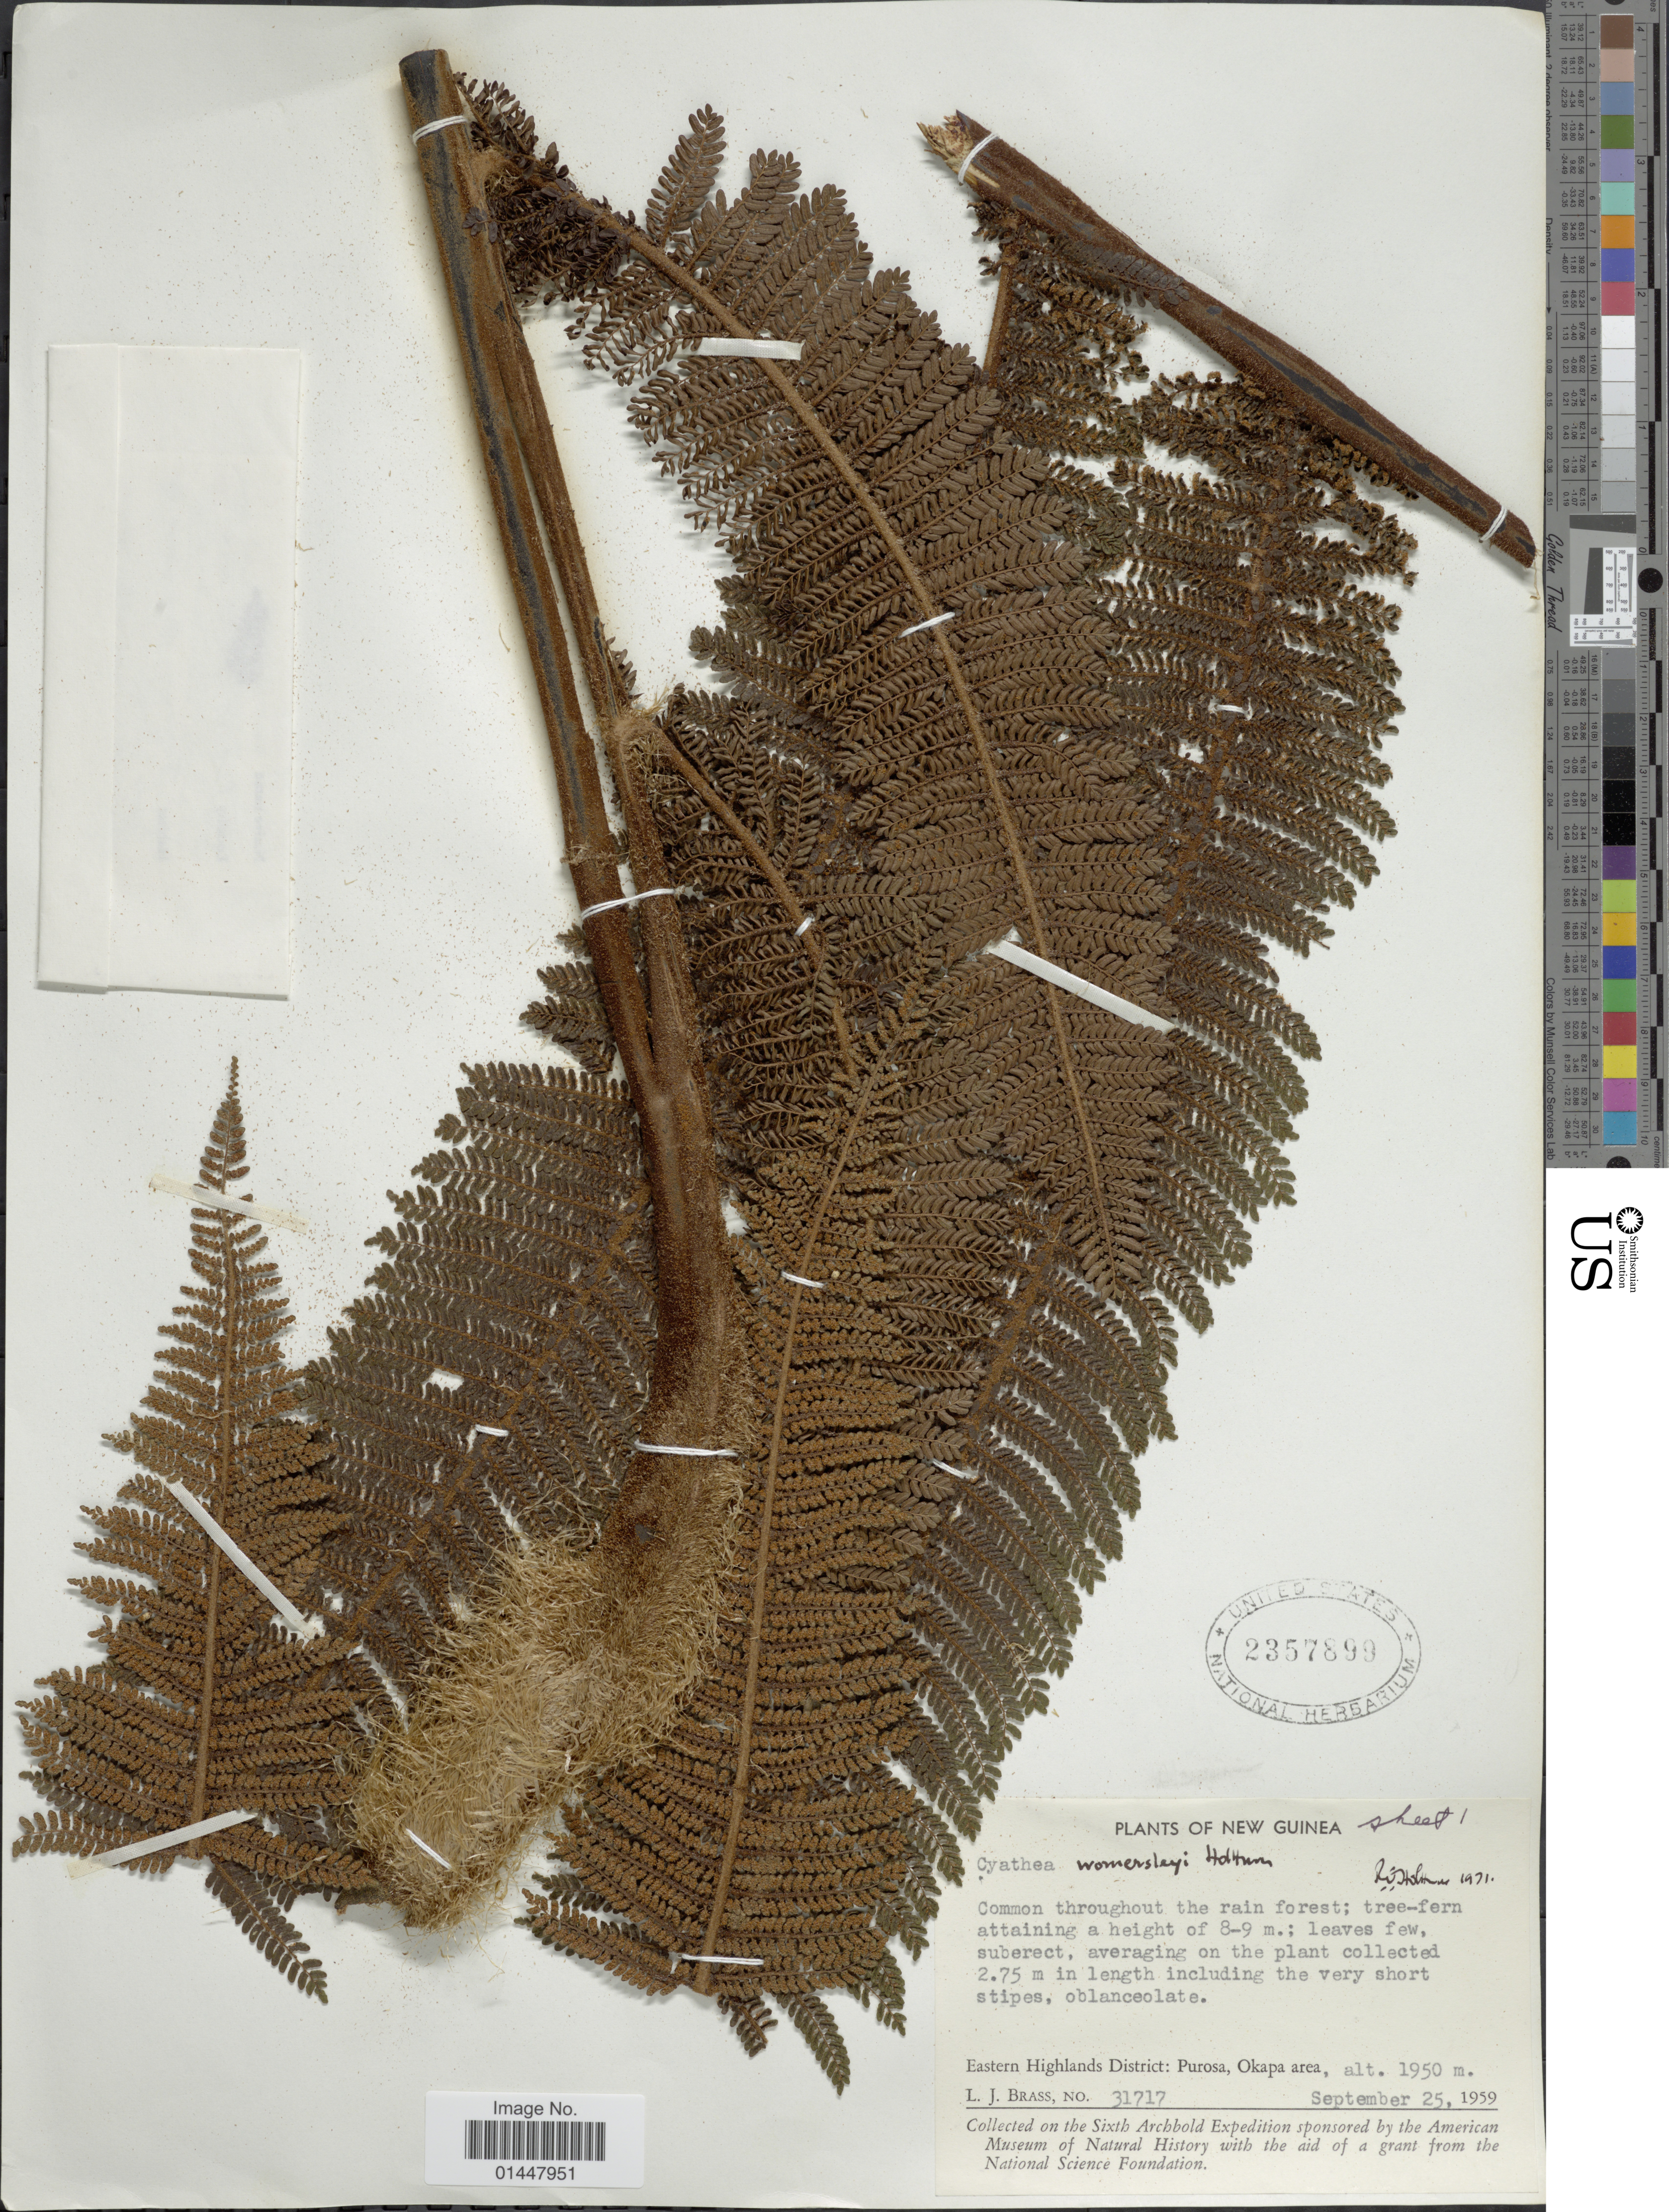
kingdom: Plantae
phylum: Tracheophyta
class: Polypodiopsida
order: Cyatheales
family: Cyatheaceae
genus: Sphaeropteris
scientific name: Sphaeropteris womensleyi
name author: (Holttum)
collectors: L. J. Brass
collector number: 31717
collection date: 1959-09-25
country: Papua New Guinea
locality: New Guinea, Eastern Highlands, District: Purosa, Okapa area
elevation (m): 1950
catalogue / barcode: US 2357899